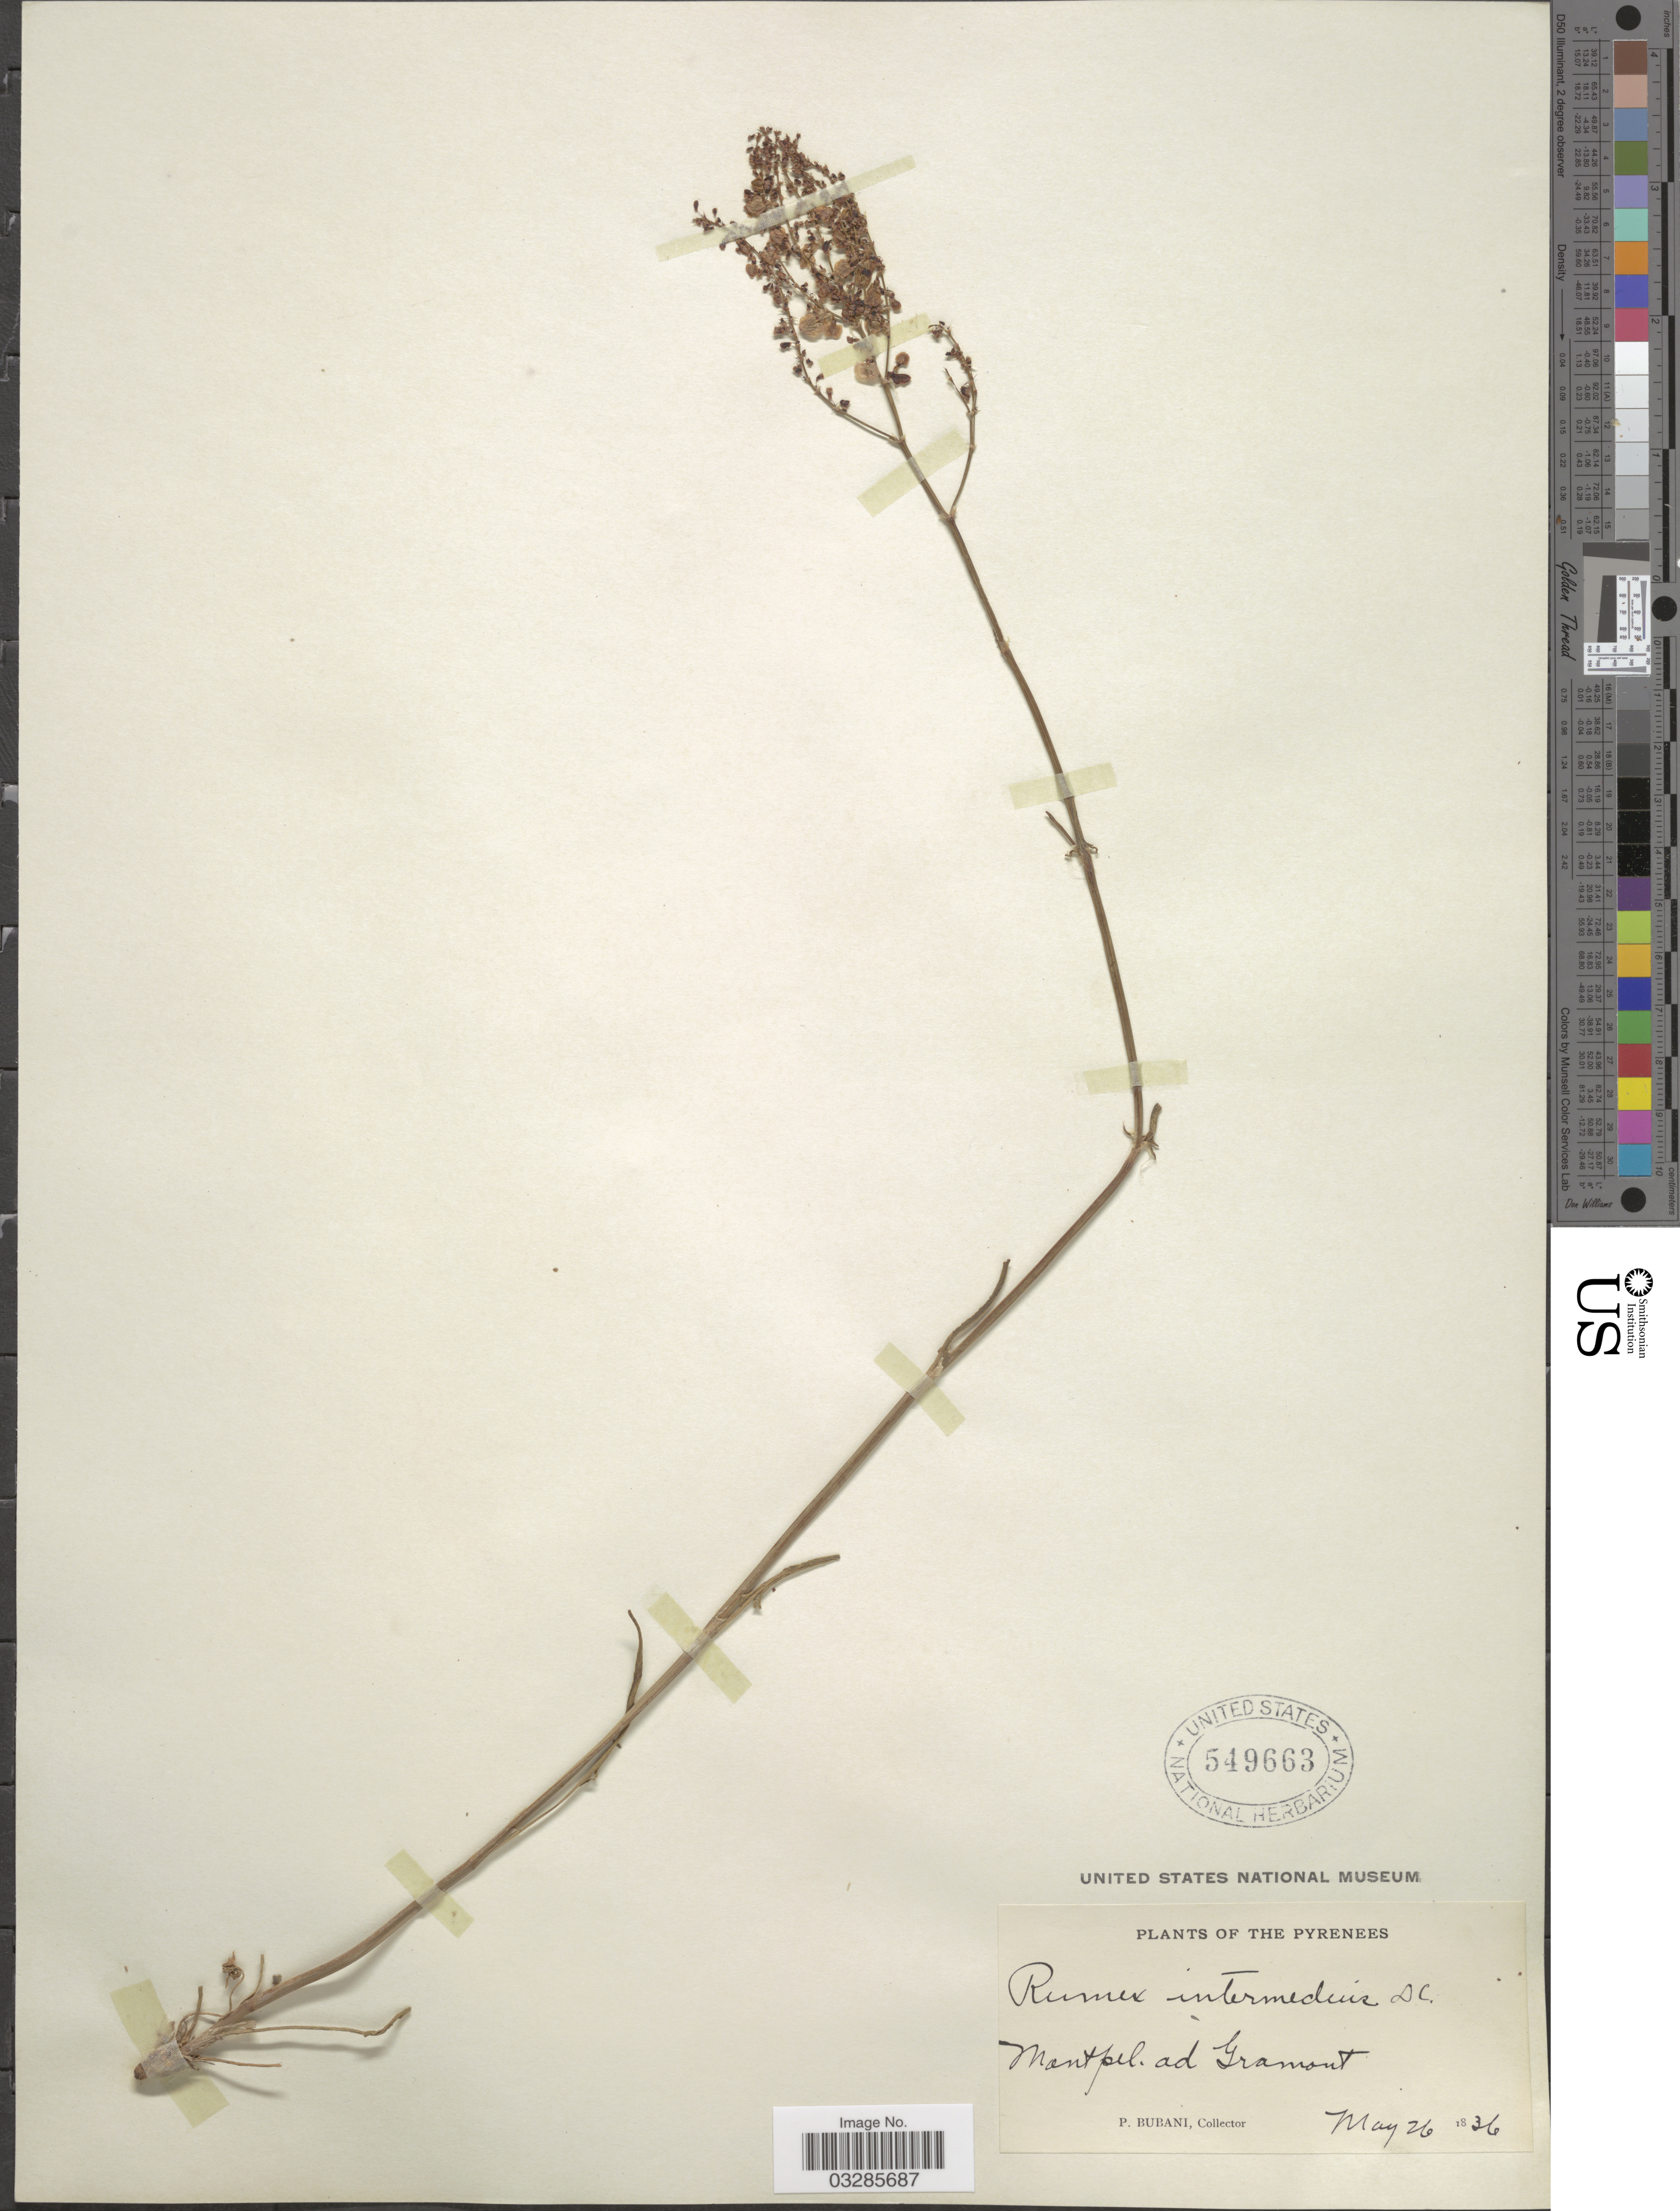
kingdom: Plantae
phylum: Tracheophyta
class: Magnoliopsida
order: Caryophyllales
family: Polygonaceae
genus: Rumex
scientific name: Rumex intermedius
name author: DC.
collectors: P. Bubani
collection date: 1836-05-26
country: France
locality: The Pyrenees, Montpel. ad Gramont.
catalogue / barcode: US 549663